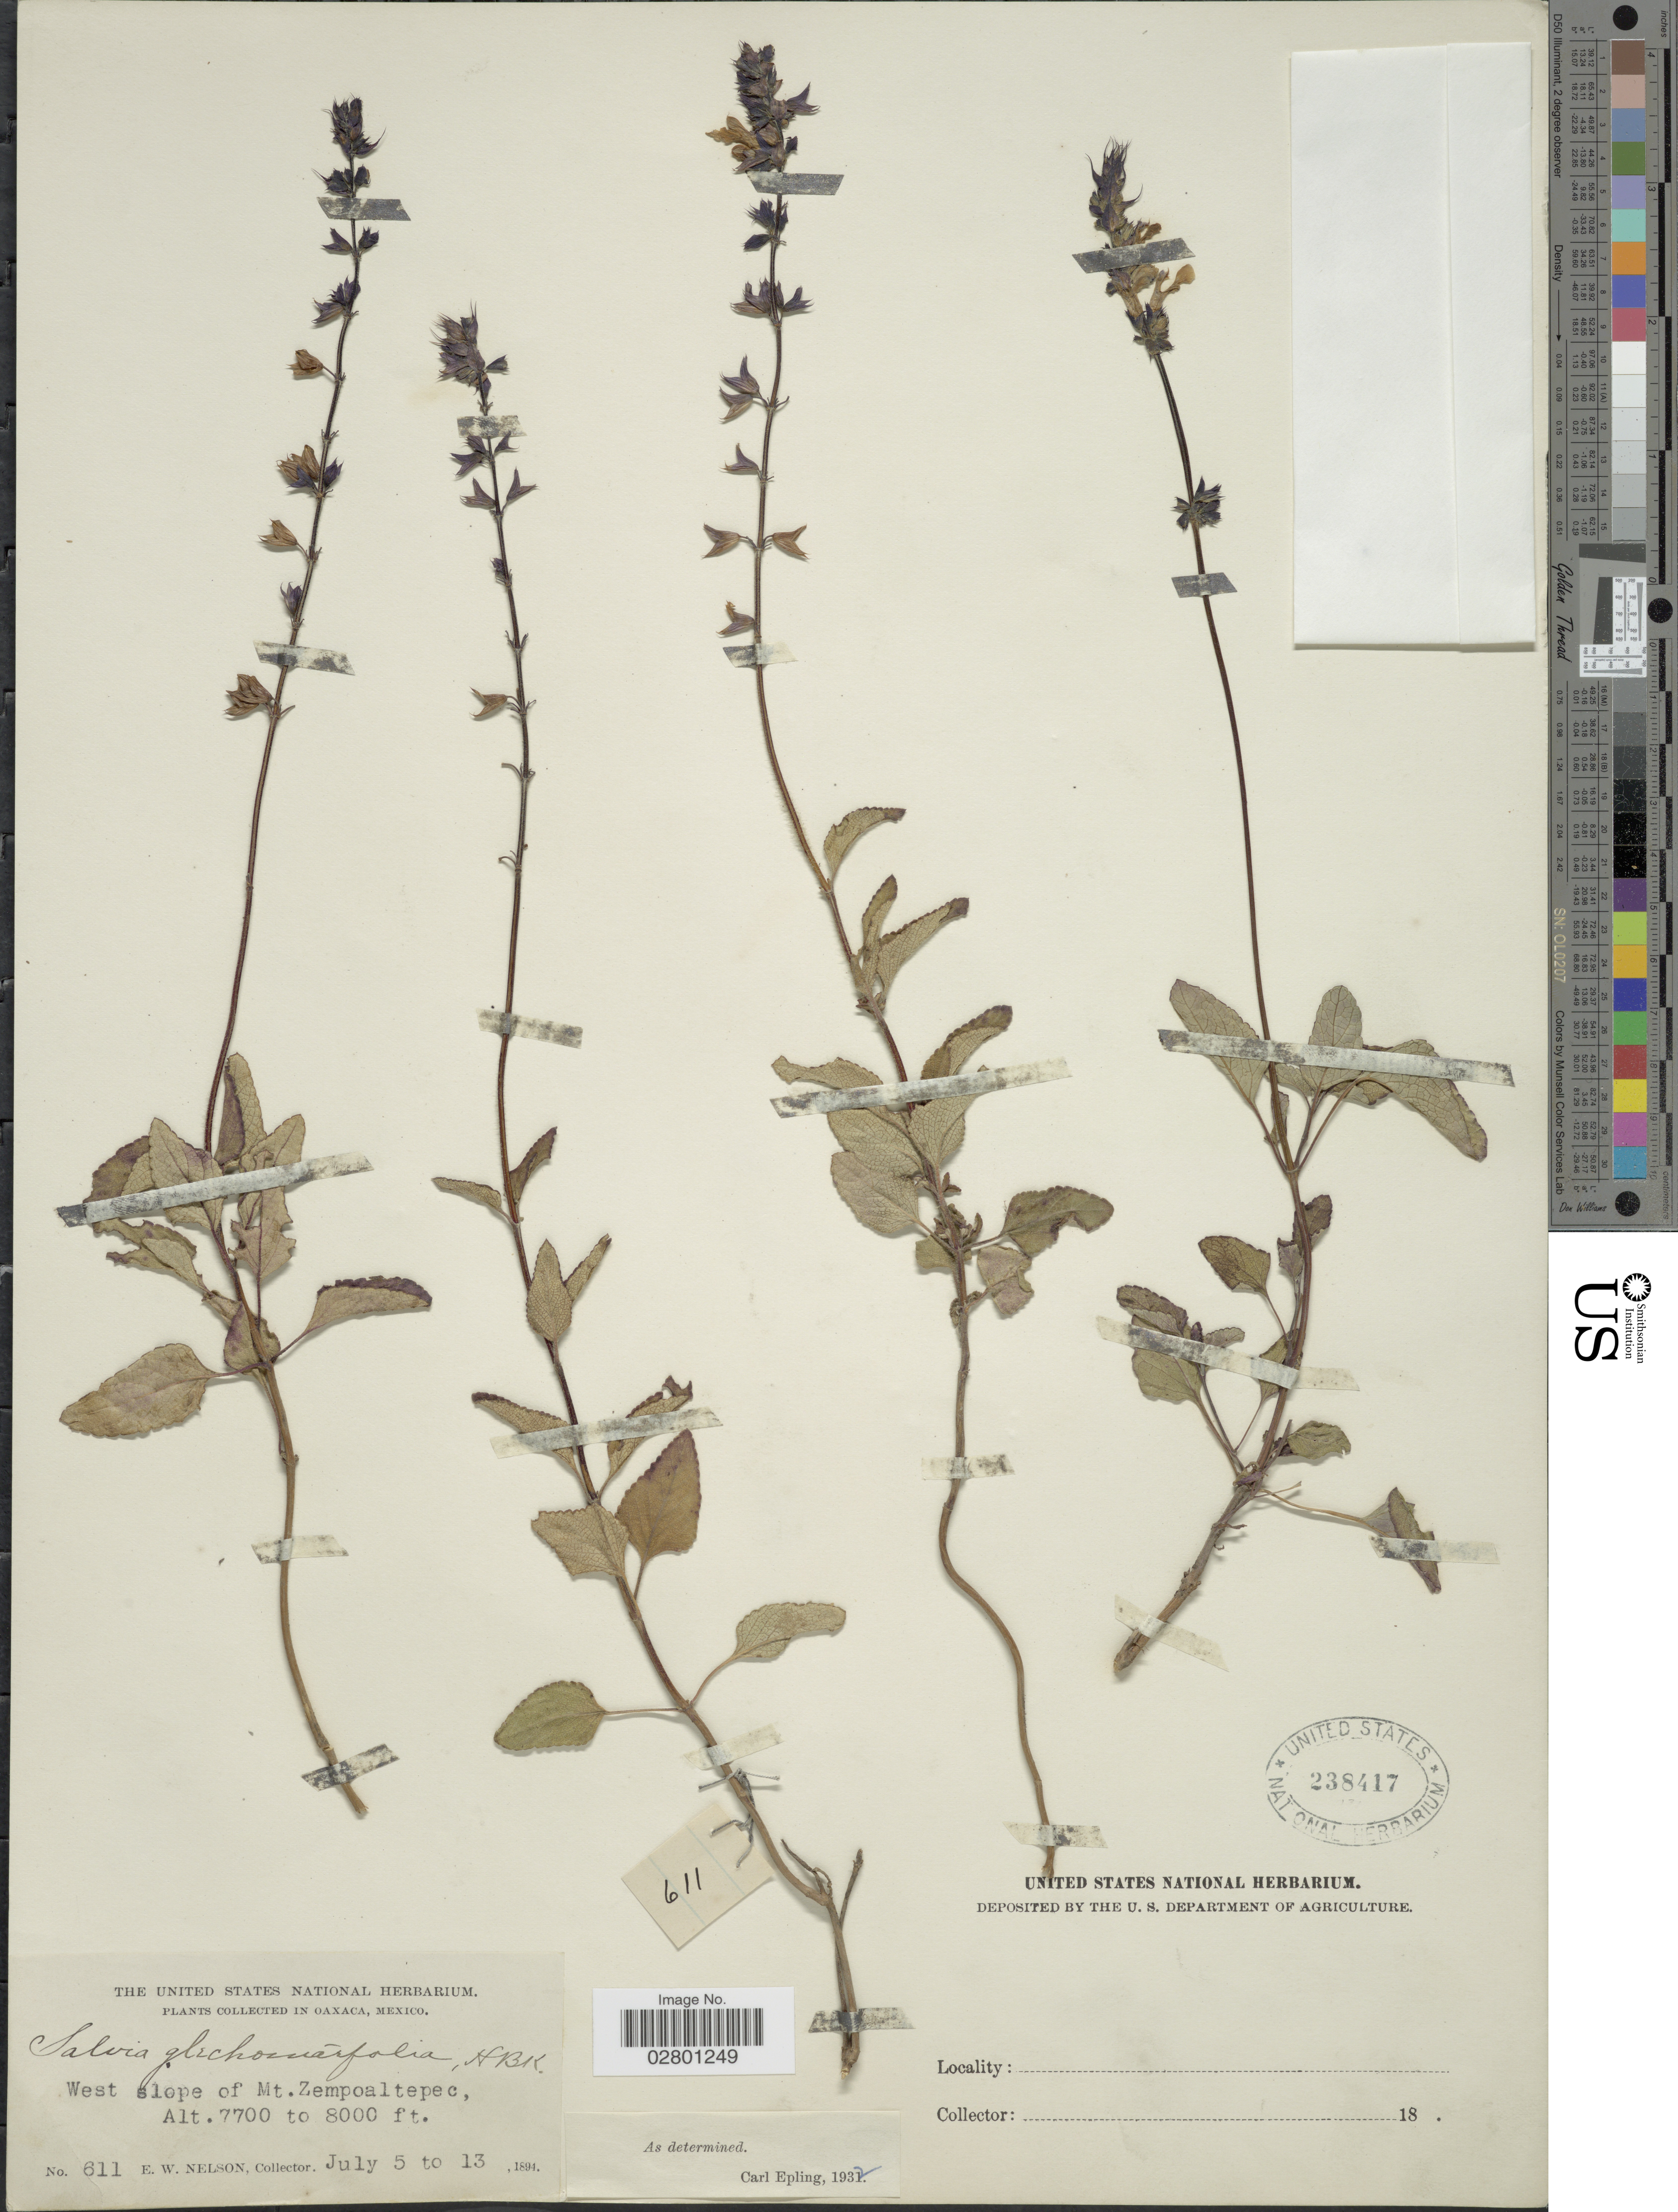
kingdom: Plantae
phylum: Tracheophyta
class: Magnoliopsida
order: Lamiales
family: Lamiaceae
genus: Salvia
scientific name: Salvia glechomaefolia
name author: Kunth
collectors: E. W. Nelson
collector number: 611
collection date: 1894-07-05/1894-07-13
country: Mexico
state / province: Oaxaca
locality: West slope of Mt. Zempoaltepec.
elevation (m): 2347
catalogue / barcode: US 238417